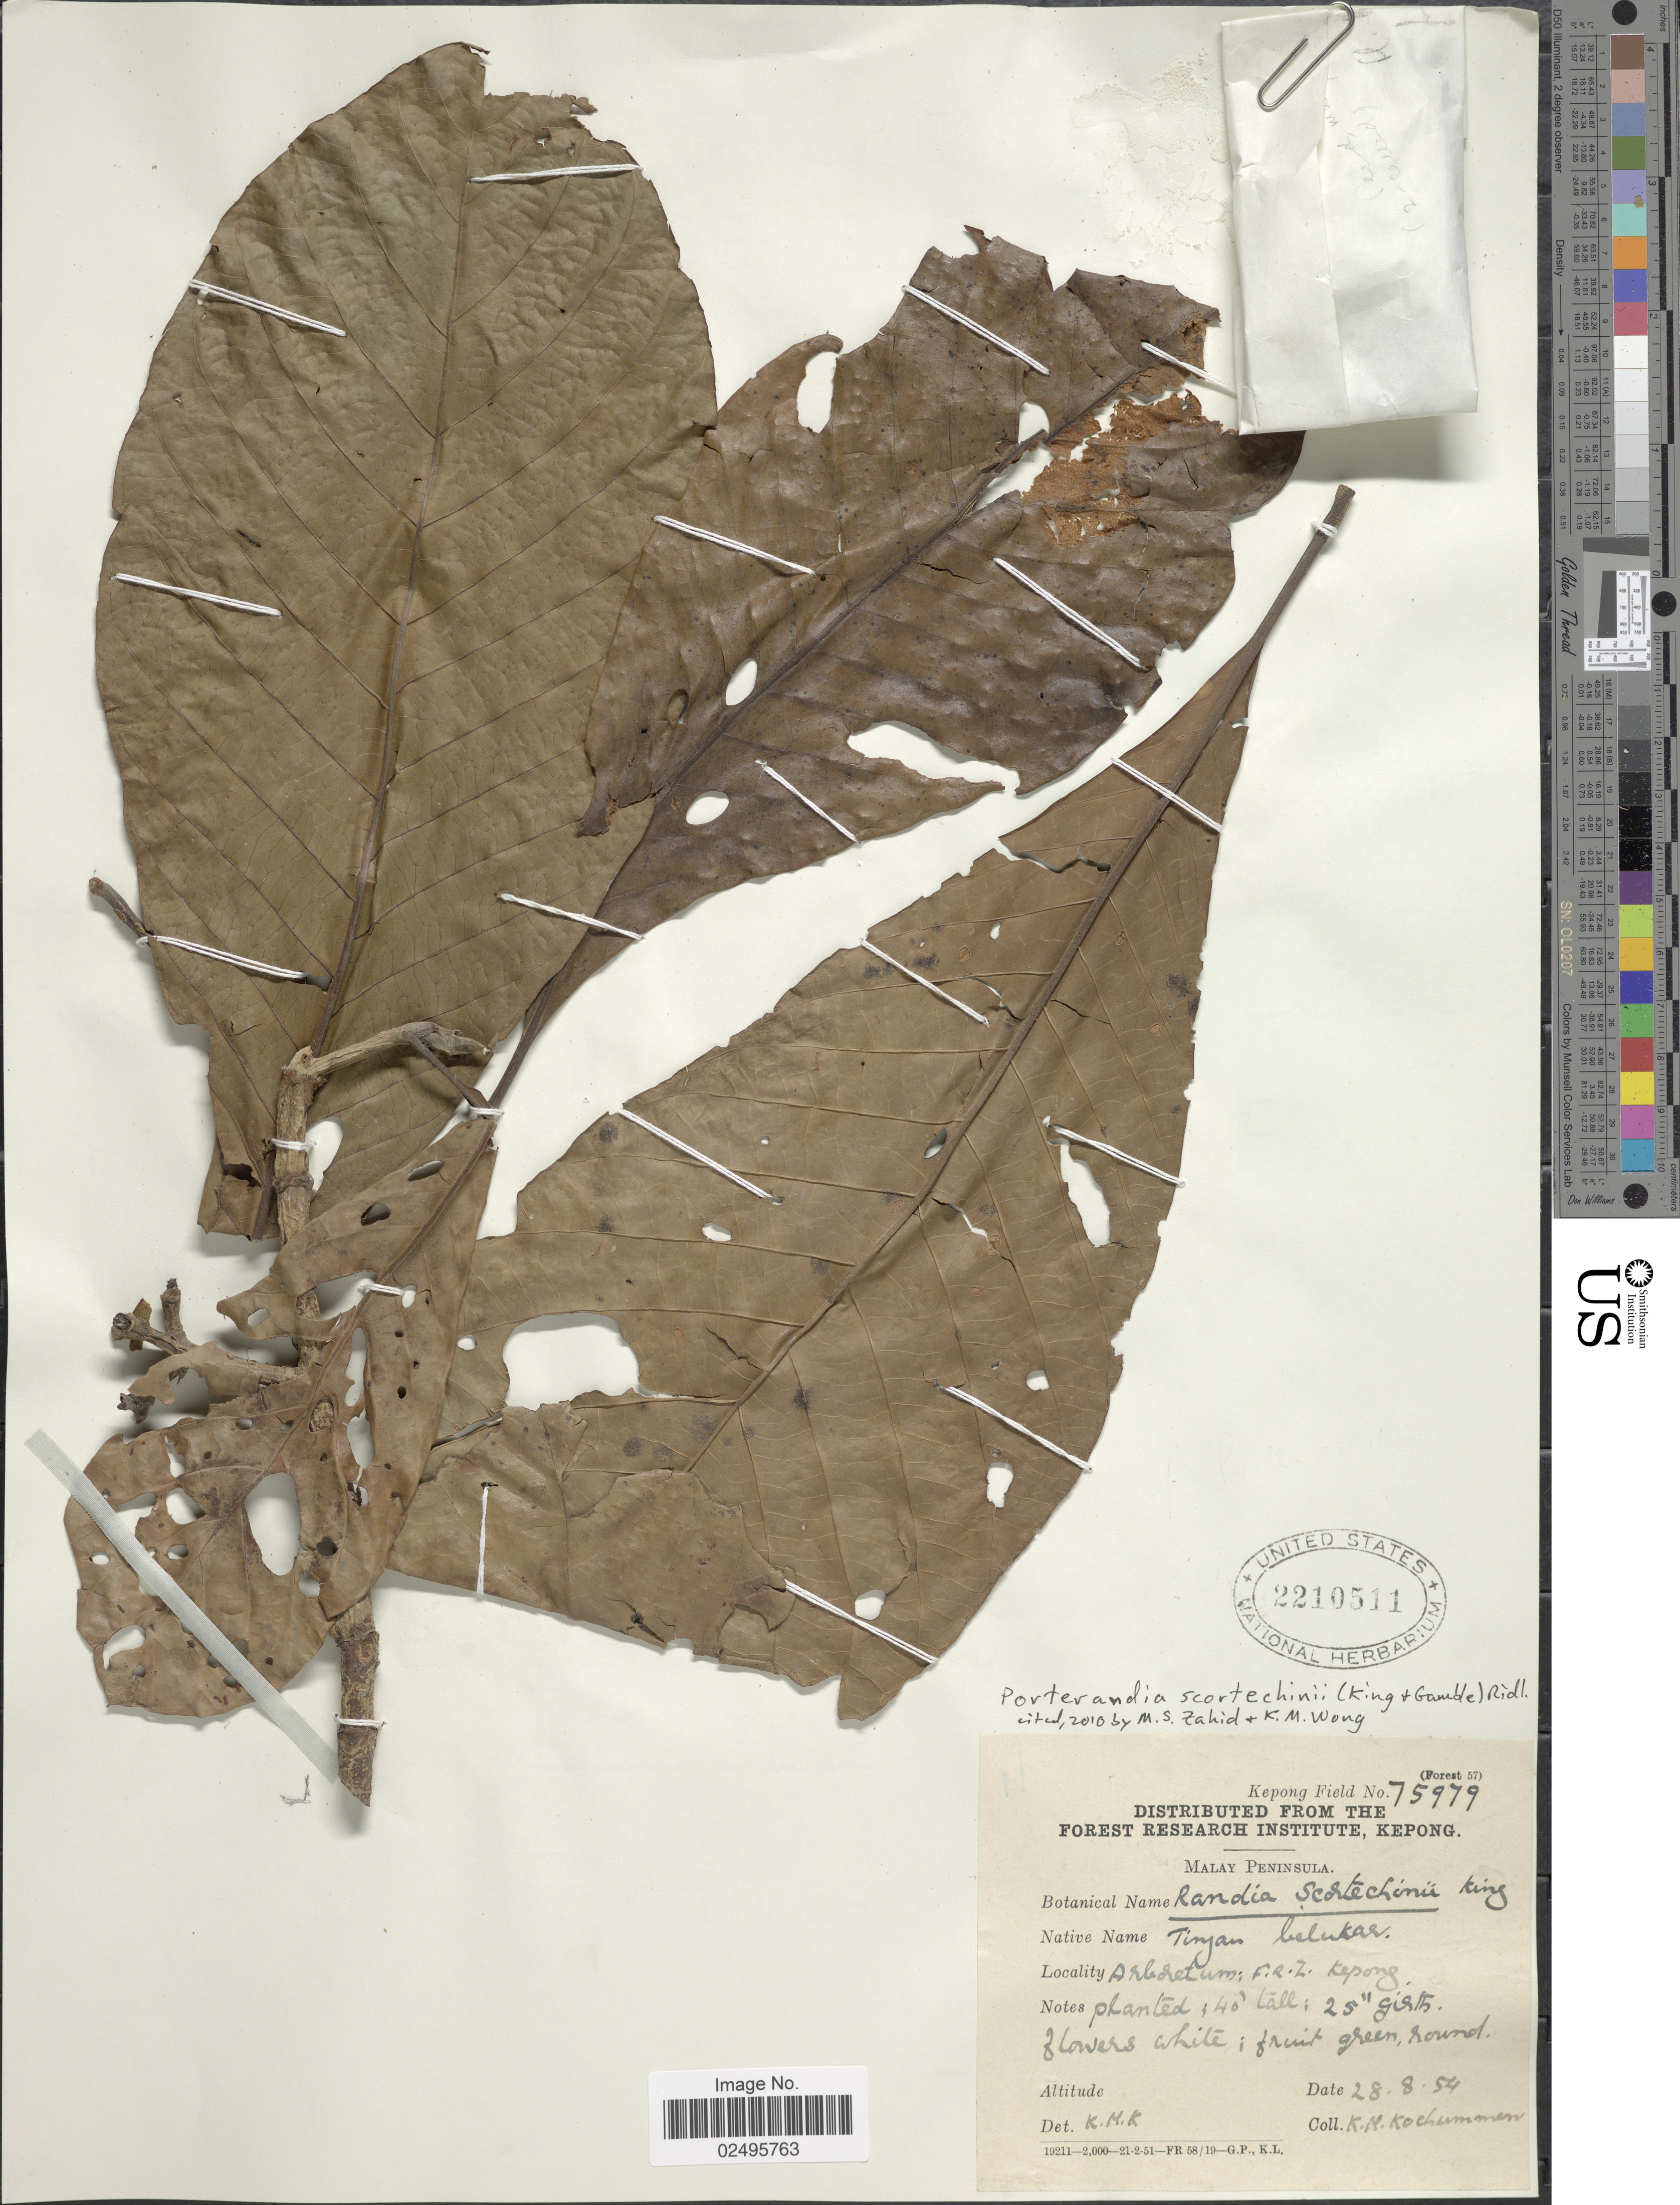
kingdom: Plantae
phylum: Tracheophyta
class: Magnoliopsida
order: Gentianales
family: Rubiaceae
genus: Porterandia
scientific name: Porterandia scortechinii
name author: (King & Gamble) Ridl.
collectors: K. Kochummen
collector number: Kepong 75979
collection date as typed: Transcribed d/m/y: 28/8/54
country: Malaysia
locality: Arboretun F.R.Z. Kepong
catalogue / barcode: US 2210511